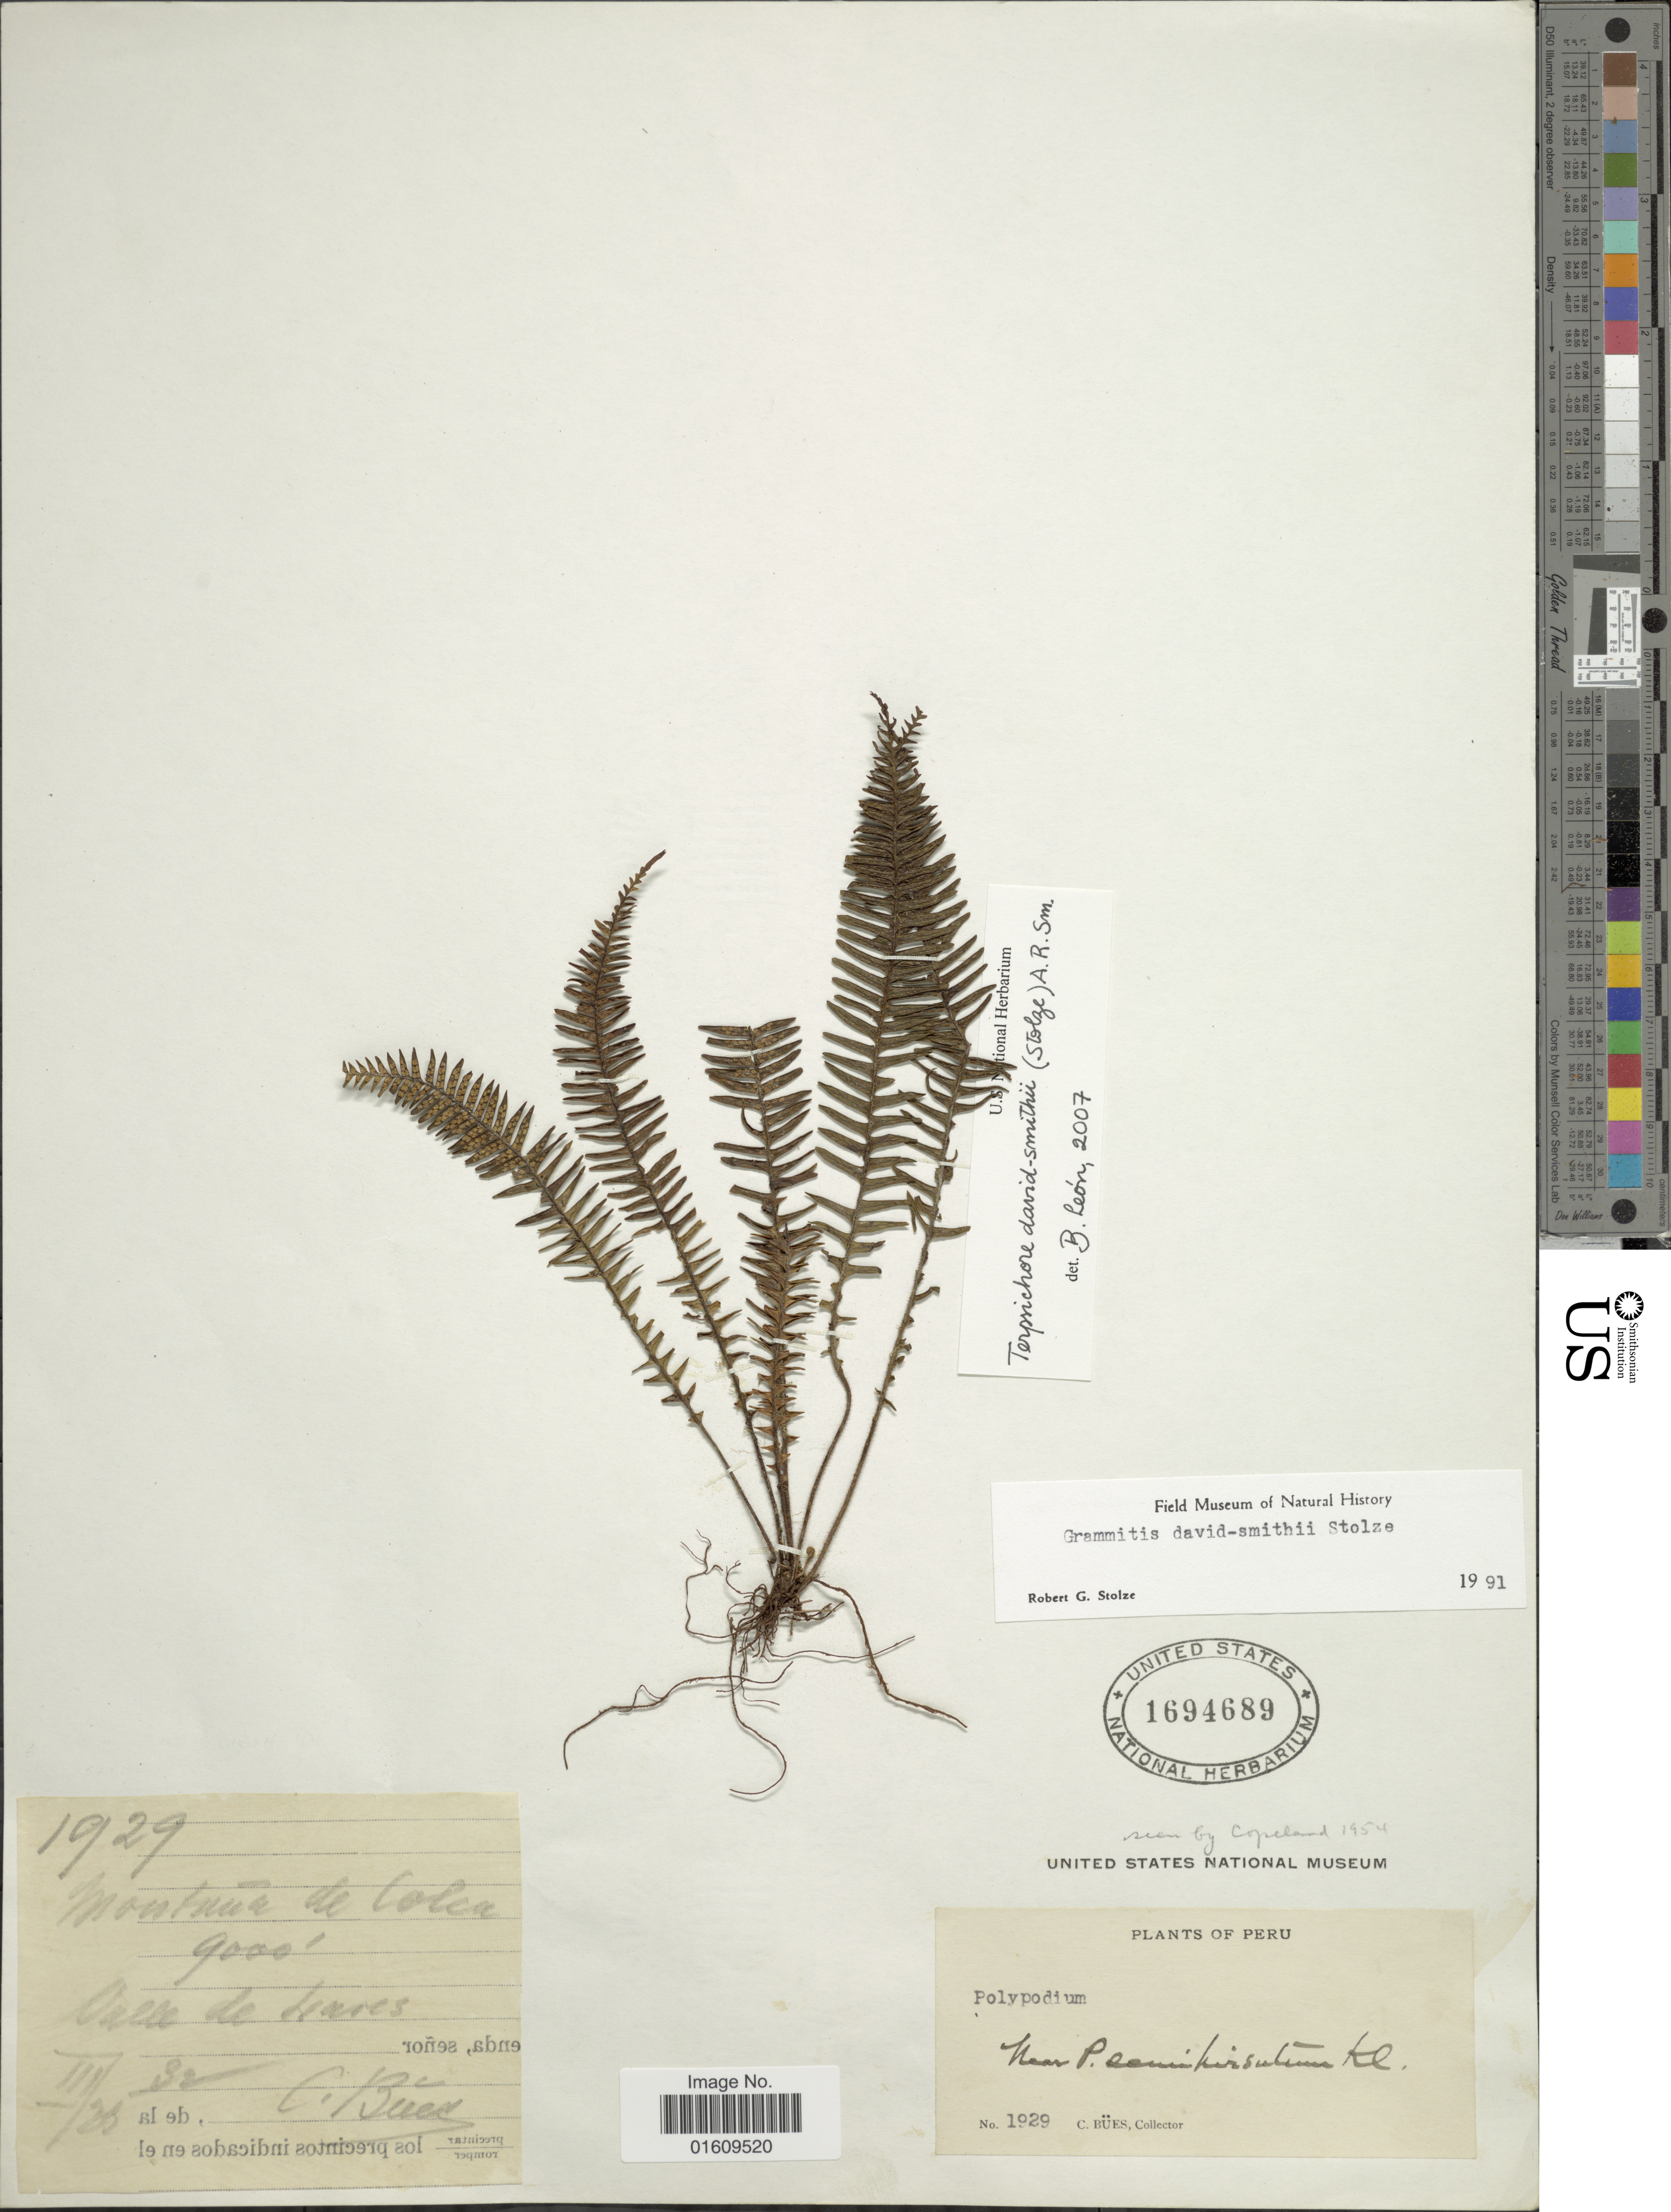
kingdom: Plantae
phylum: Tracheophyta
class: Polypodiopsida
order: Polypodiales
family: Polypodiaceae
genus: Ascogrammitis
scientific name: Ascogrammitis david-smithii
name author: (Stolze) Sundue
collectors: C. Bues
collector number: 1929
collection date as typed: Transcribed d/m/y: /3/36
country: Peru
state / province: Cusco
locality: Montaña de Colca, Valle de Lares.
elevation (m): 2743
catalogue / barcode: US 1694689